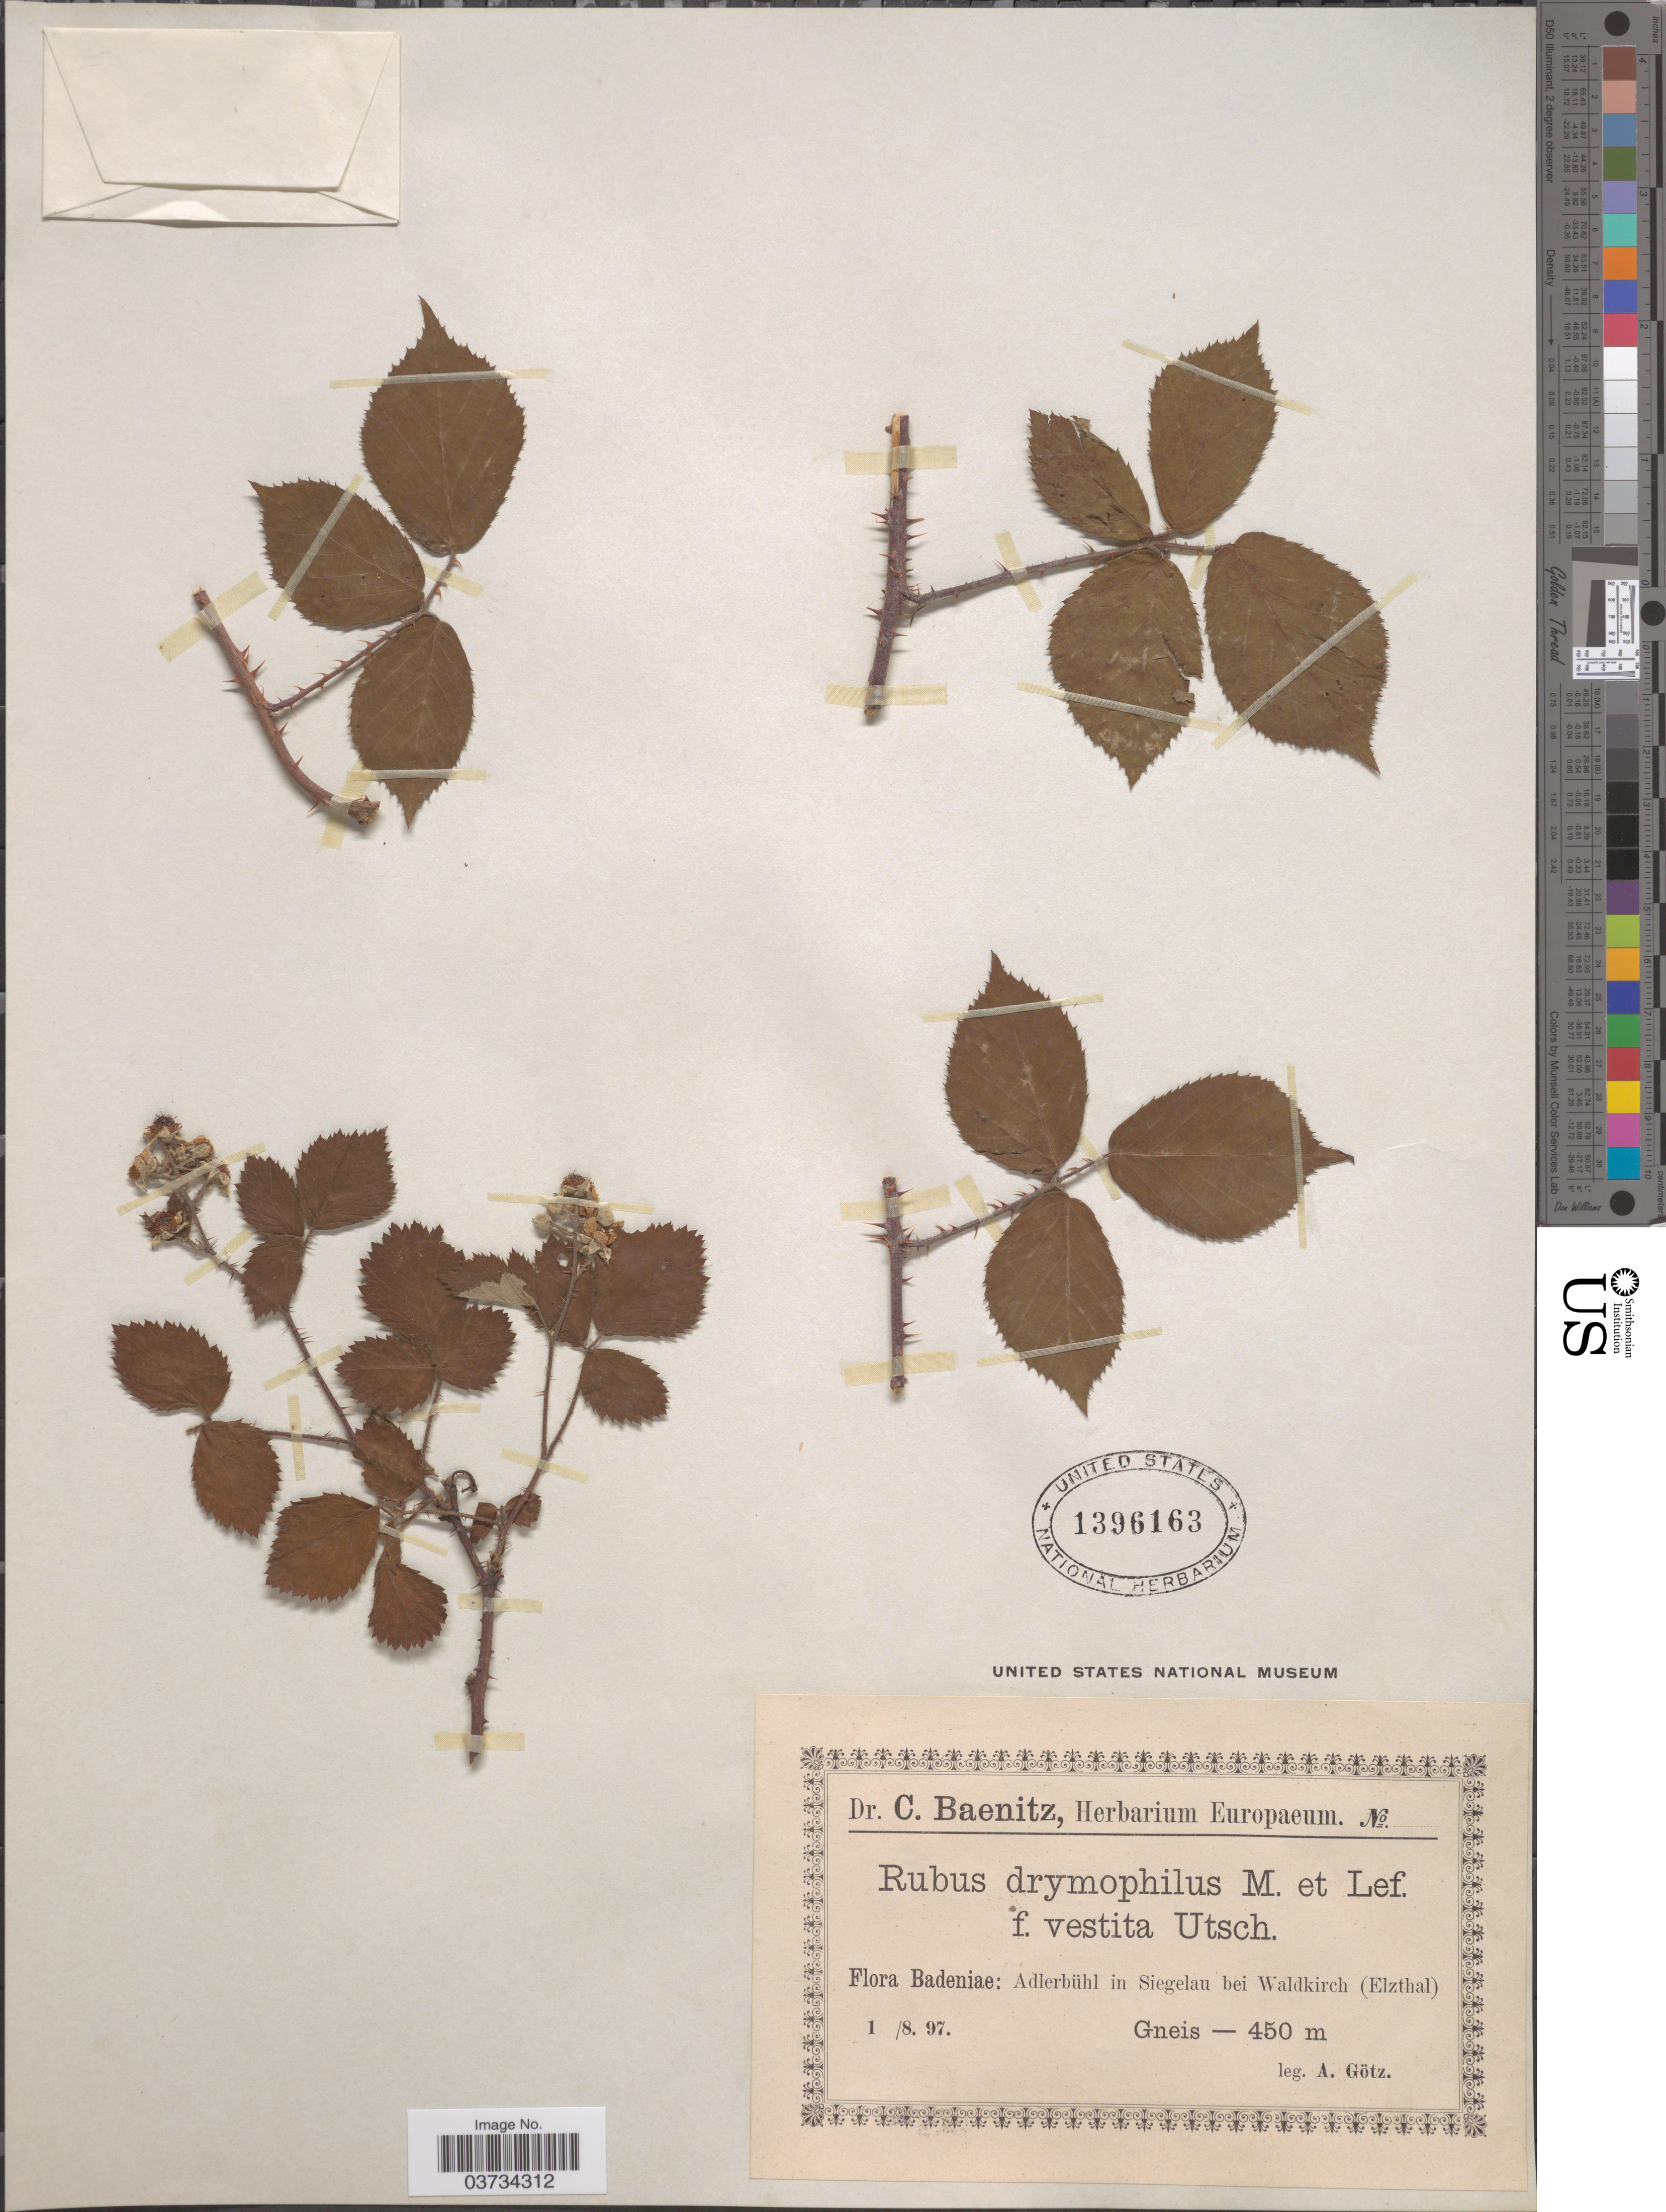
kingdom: Plantae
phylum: Tracheophyta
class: Magnoliopsida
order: Rosales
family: Rosaceae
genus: Rubus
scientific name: Rubus drymophilus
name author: P.J. Müll. & Lefèvre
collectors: A. Götz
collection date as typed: Transcribed d/m/y: 1/8/97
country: Germany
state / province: Baden-Württemberg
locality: Badeniae: Adlerbühl in Siegelau bei Waldkirch (Elzthal). Gneis.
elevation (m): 450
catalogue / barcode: US 1396163